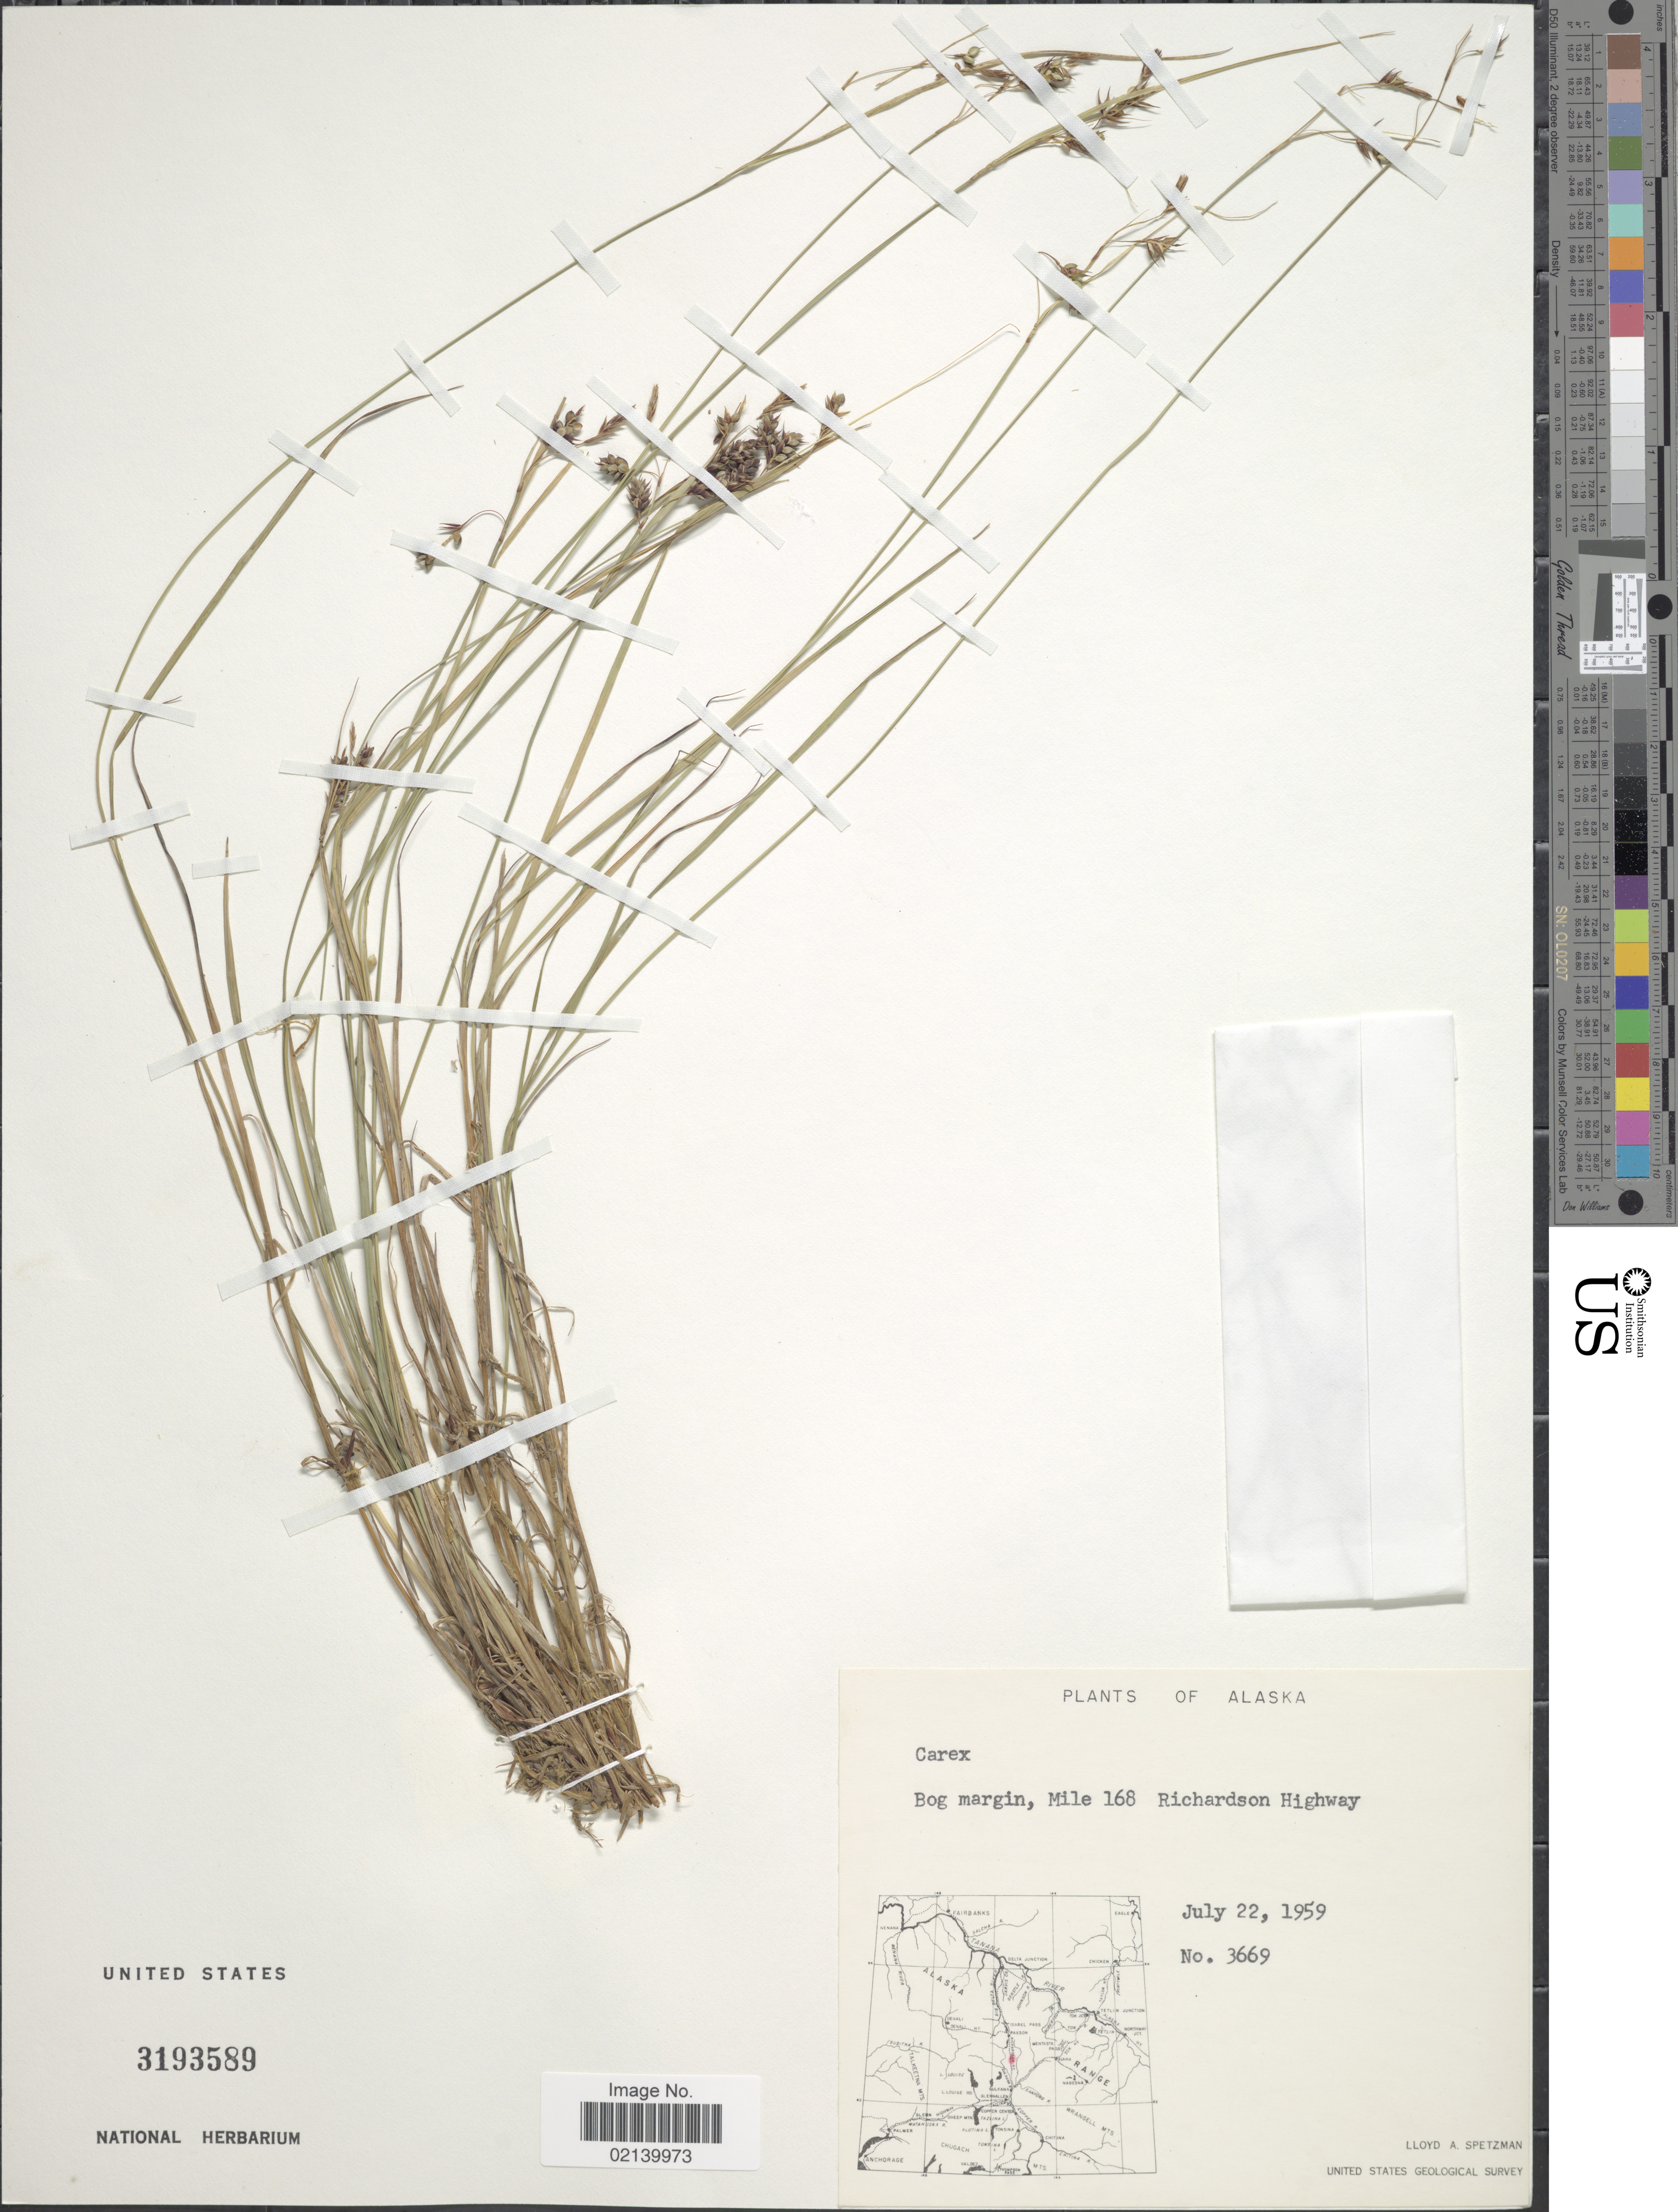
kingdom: Plantae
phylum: Tracheophyta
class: Liliopsida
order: Poales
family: Cyperaceae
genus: Carex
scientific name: Carex sp.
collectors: L. Spetzman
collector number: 3669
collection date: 1959-07-22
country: United States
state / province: Alaska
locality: Bog margin, Mile 168 Richardson Highway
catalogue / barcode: US 3193589